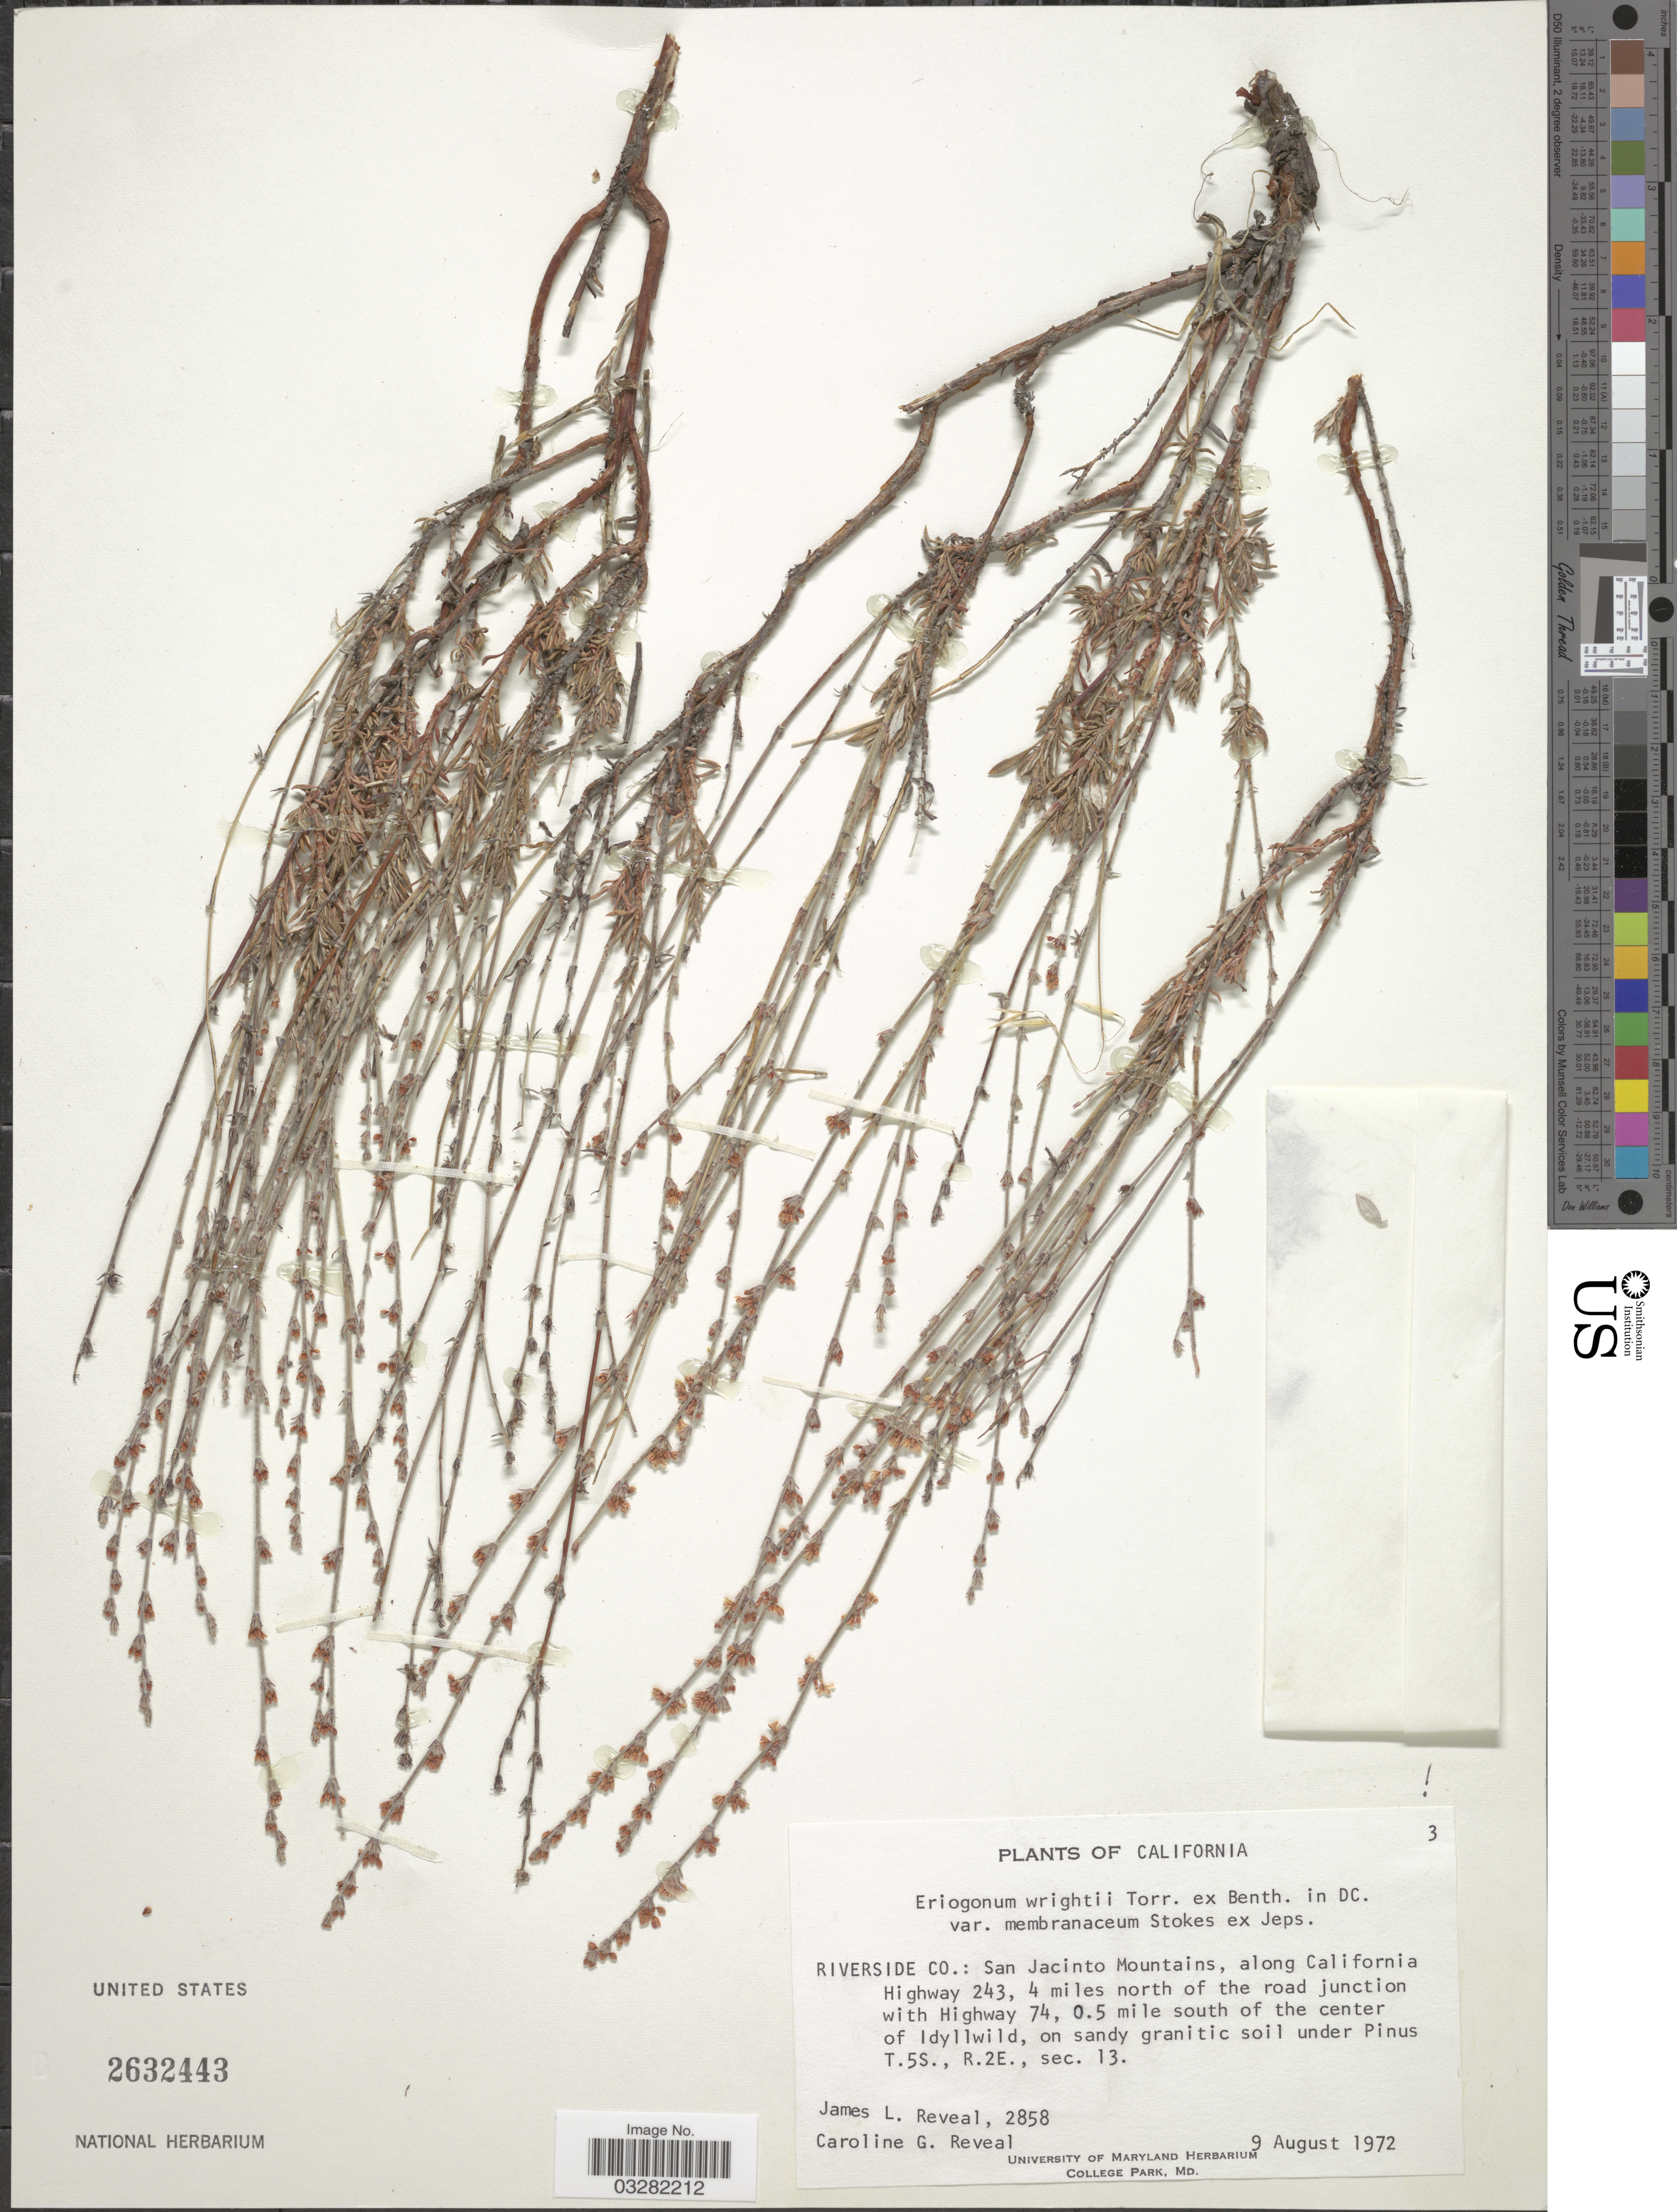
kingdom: Plantae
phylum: Tracheophyta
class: Magnoliopsida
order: Caryophyllales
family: Polygonaceae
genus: Eriogonum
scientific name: Eriogonum wrightii var. membranaceum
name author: S. Stokes ex Jeps.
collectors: J. L. Reveal & C. G. Reveal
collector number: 2858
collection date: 1972-08-09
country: United States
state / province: California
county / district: Riverside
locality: Riverside Co.: San Jacinto Mountains, along California Highway 243, 4 miles north of the road junction with Highway 74, 0.5 mile south of the center of Idyllwild. T. 5S., R. 2E., sec. 13.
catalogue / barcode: US 2632443